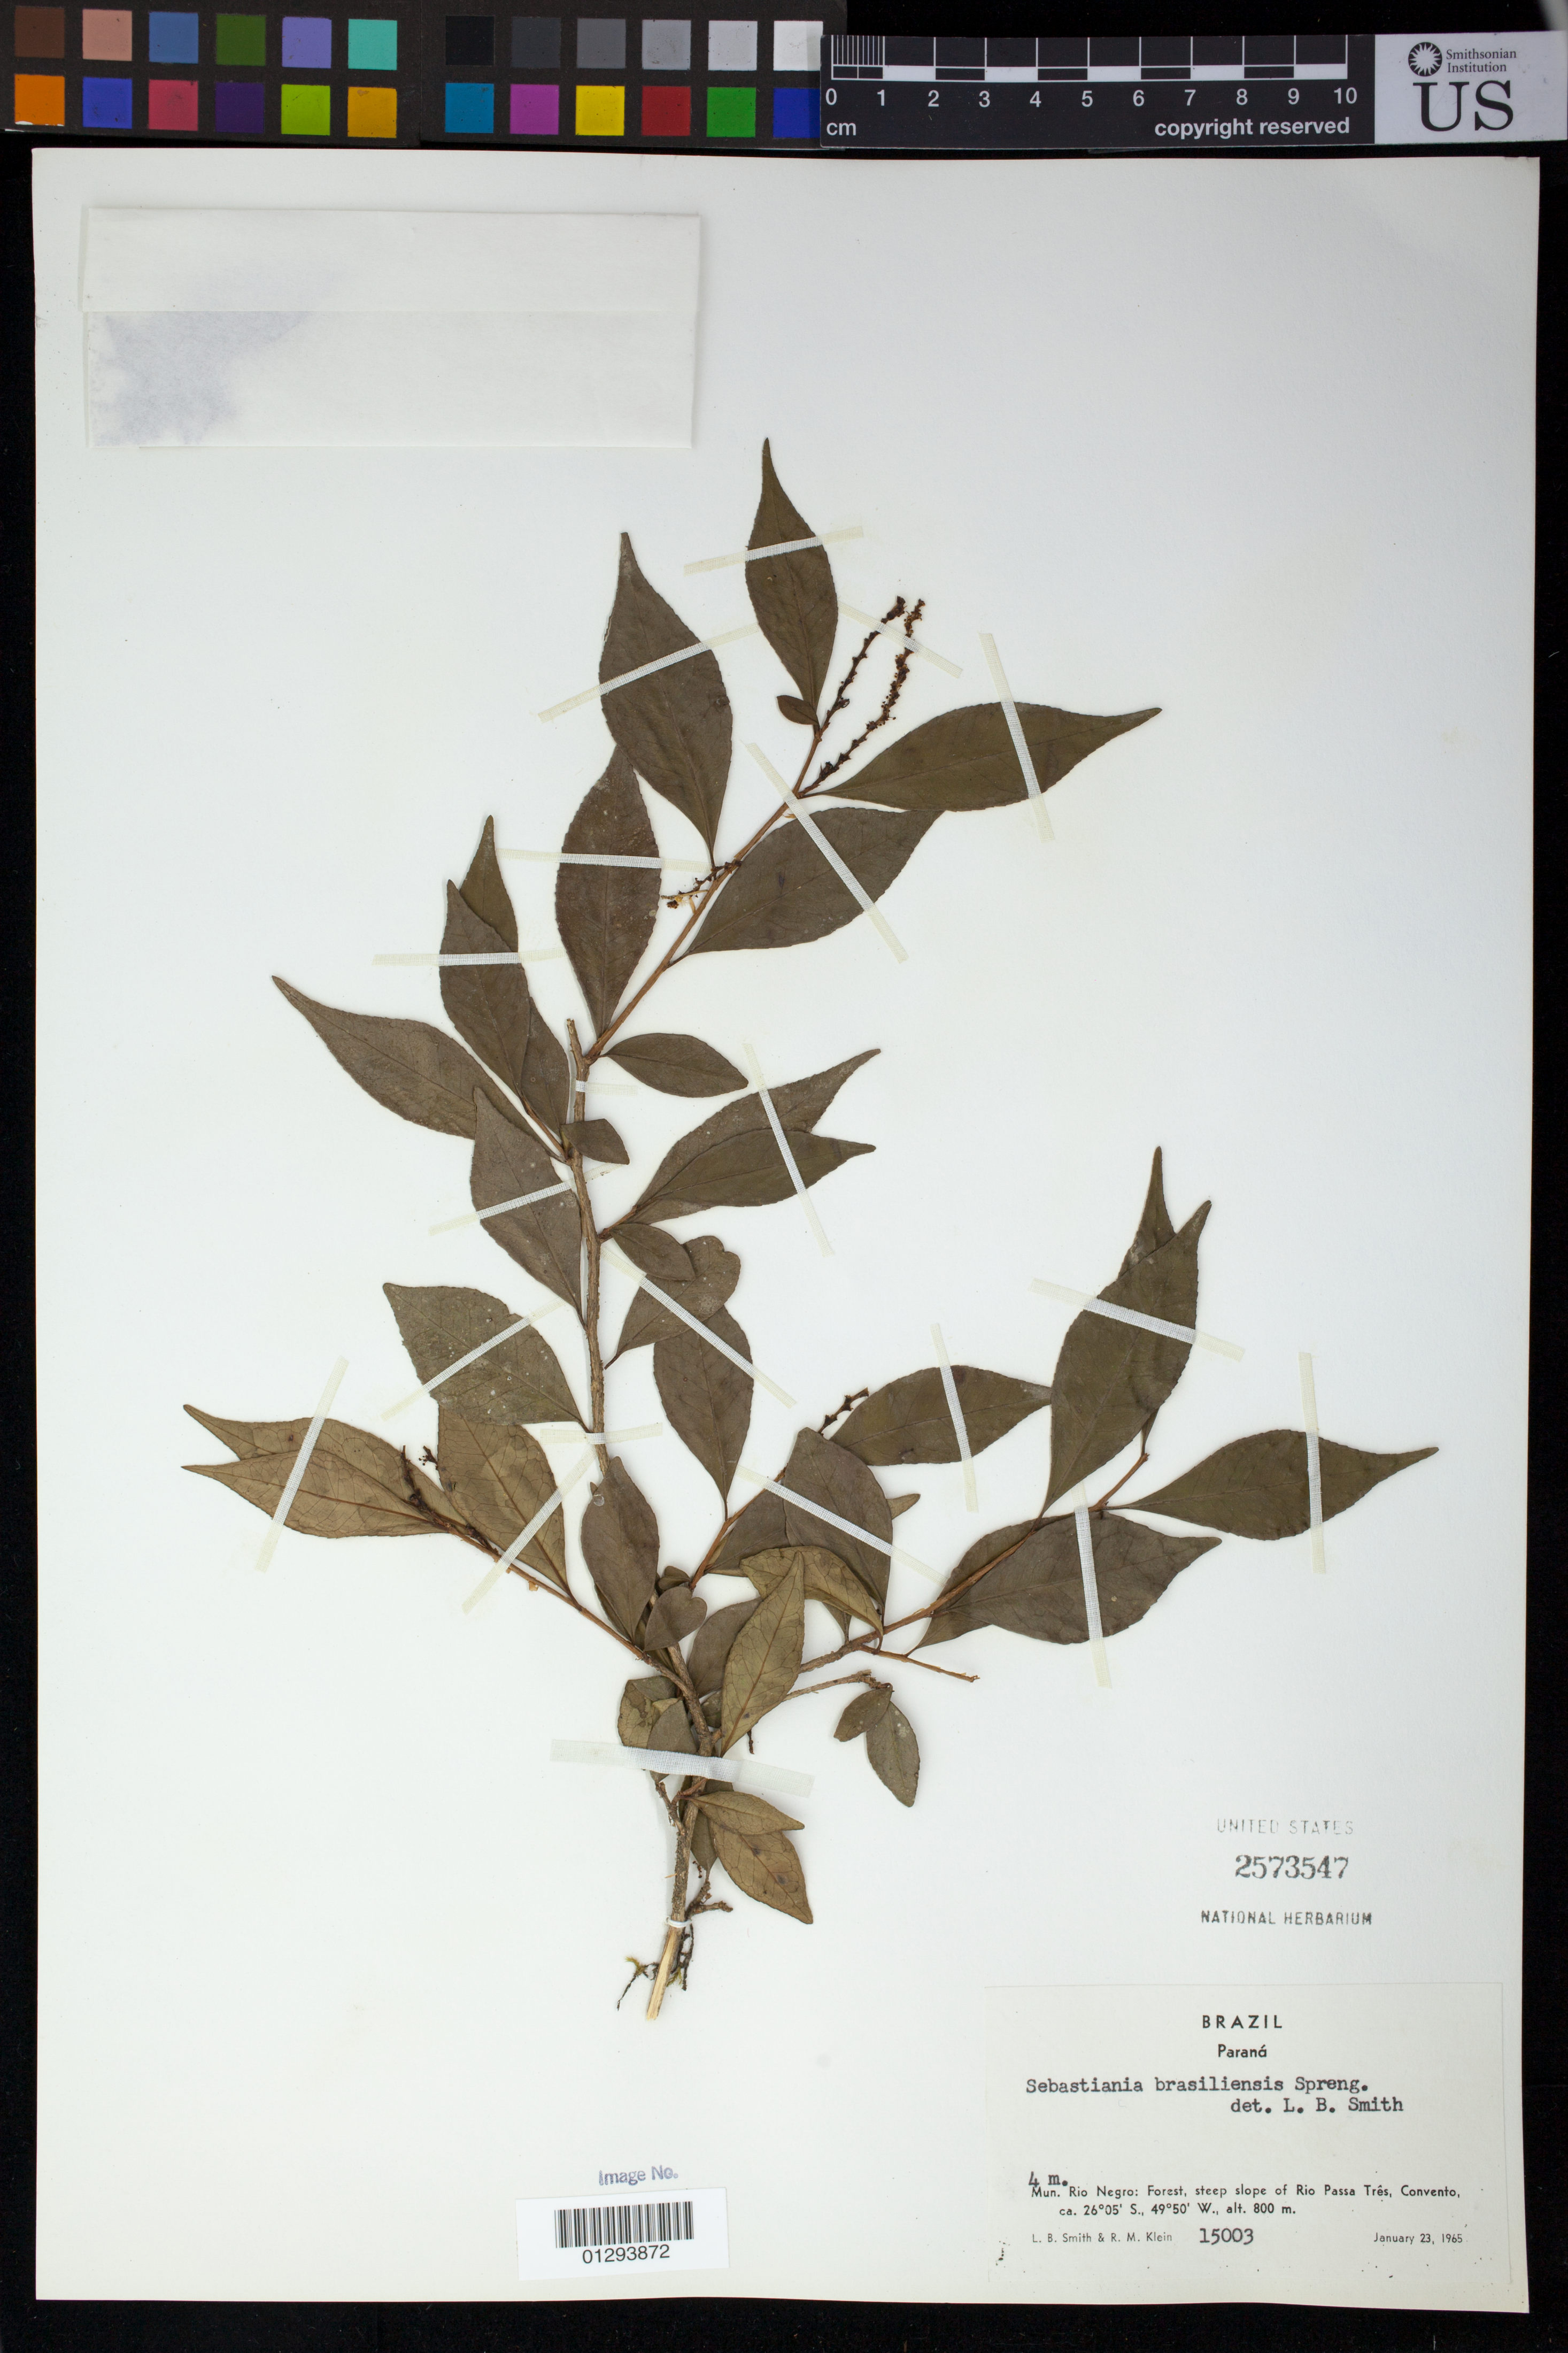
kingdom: Plantae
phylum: Tracheophyta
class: Magnoliopsida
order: Malpighiales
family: Euphorbiaceae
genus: Sebastiania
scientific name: Sebastiania brasiliensis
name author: Spreng.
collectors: L. Smith & R. M. Klein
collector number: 15003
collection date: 1965-01-23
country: Brazil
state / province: Parana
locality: Mun. Rio Negro: Rio Passa Tres, Convento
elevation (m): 800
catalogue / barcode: US 2573547